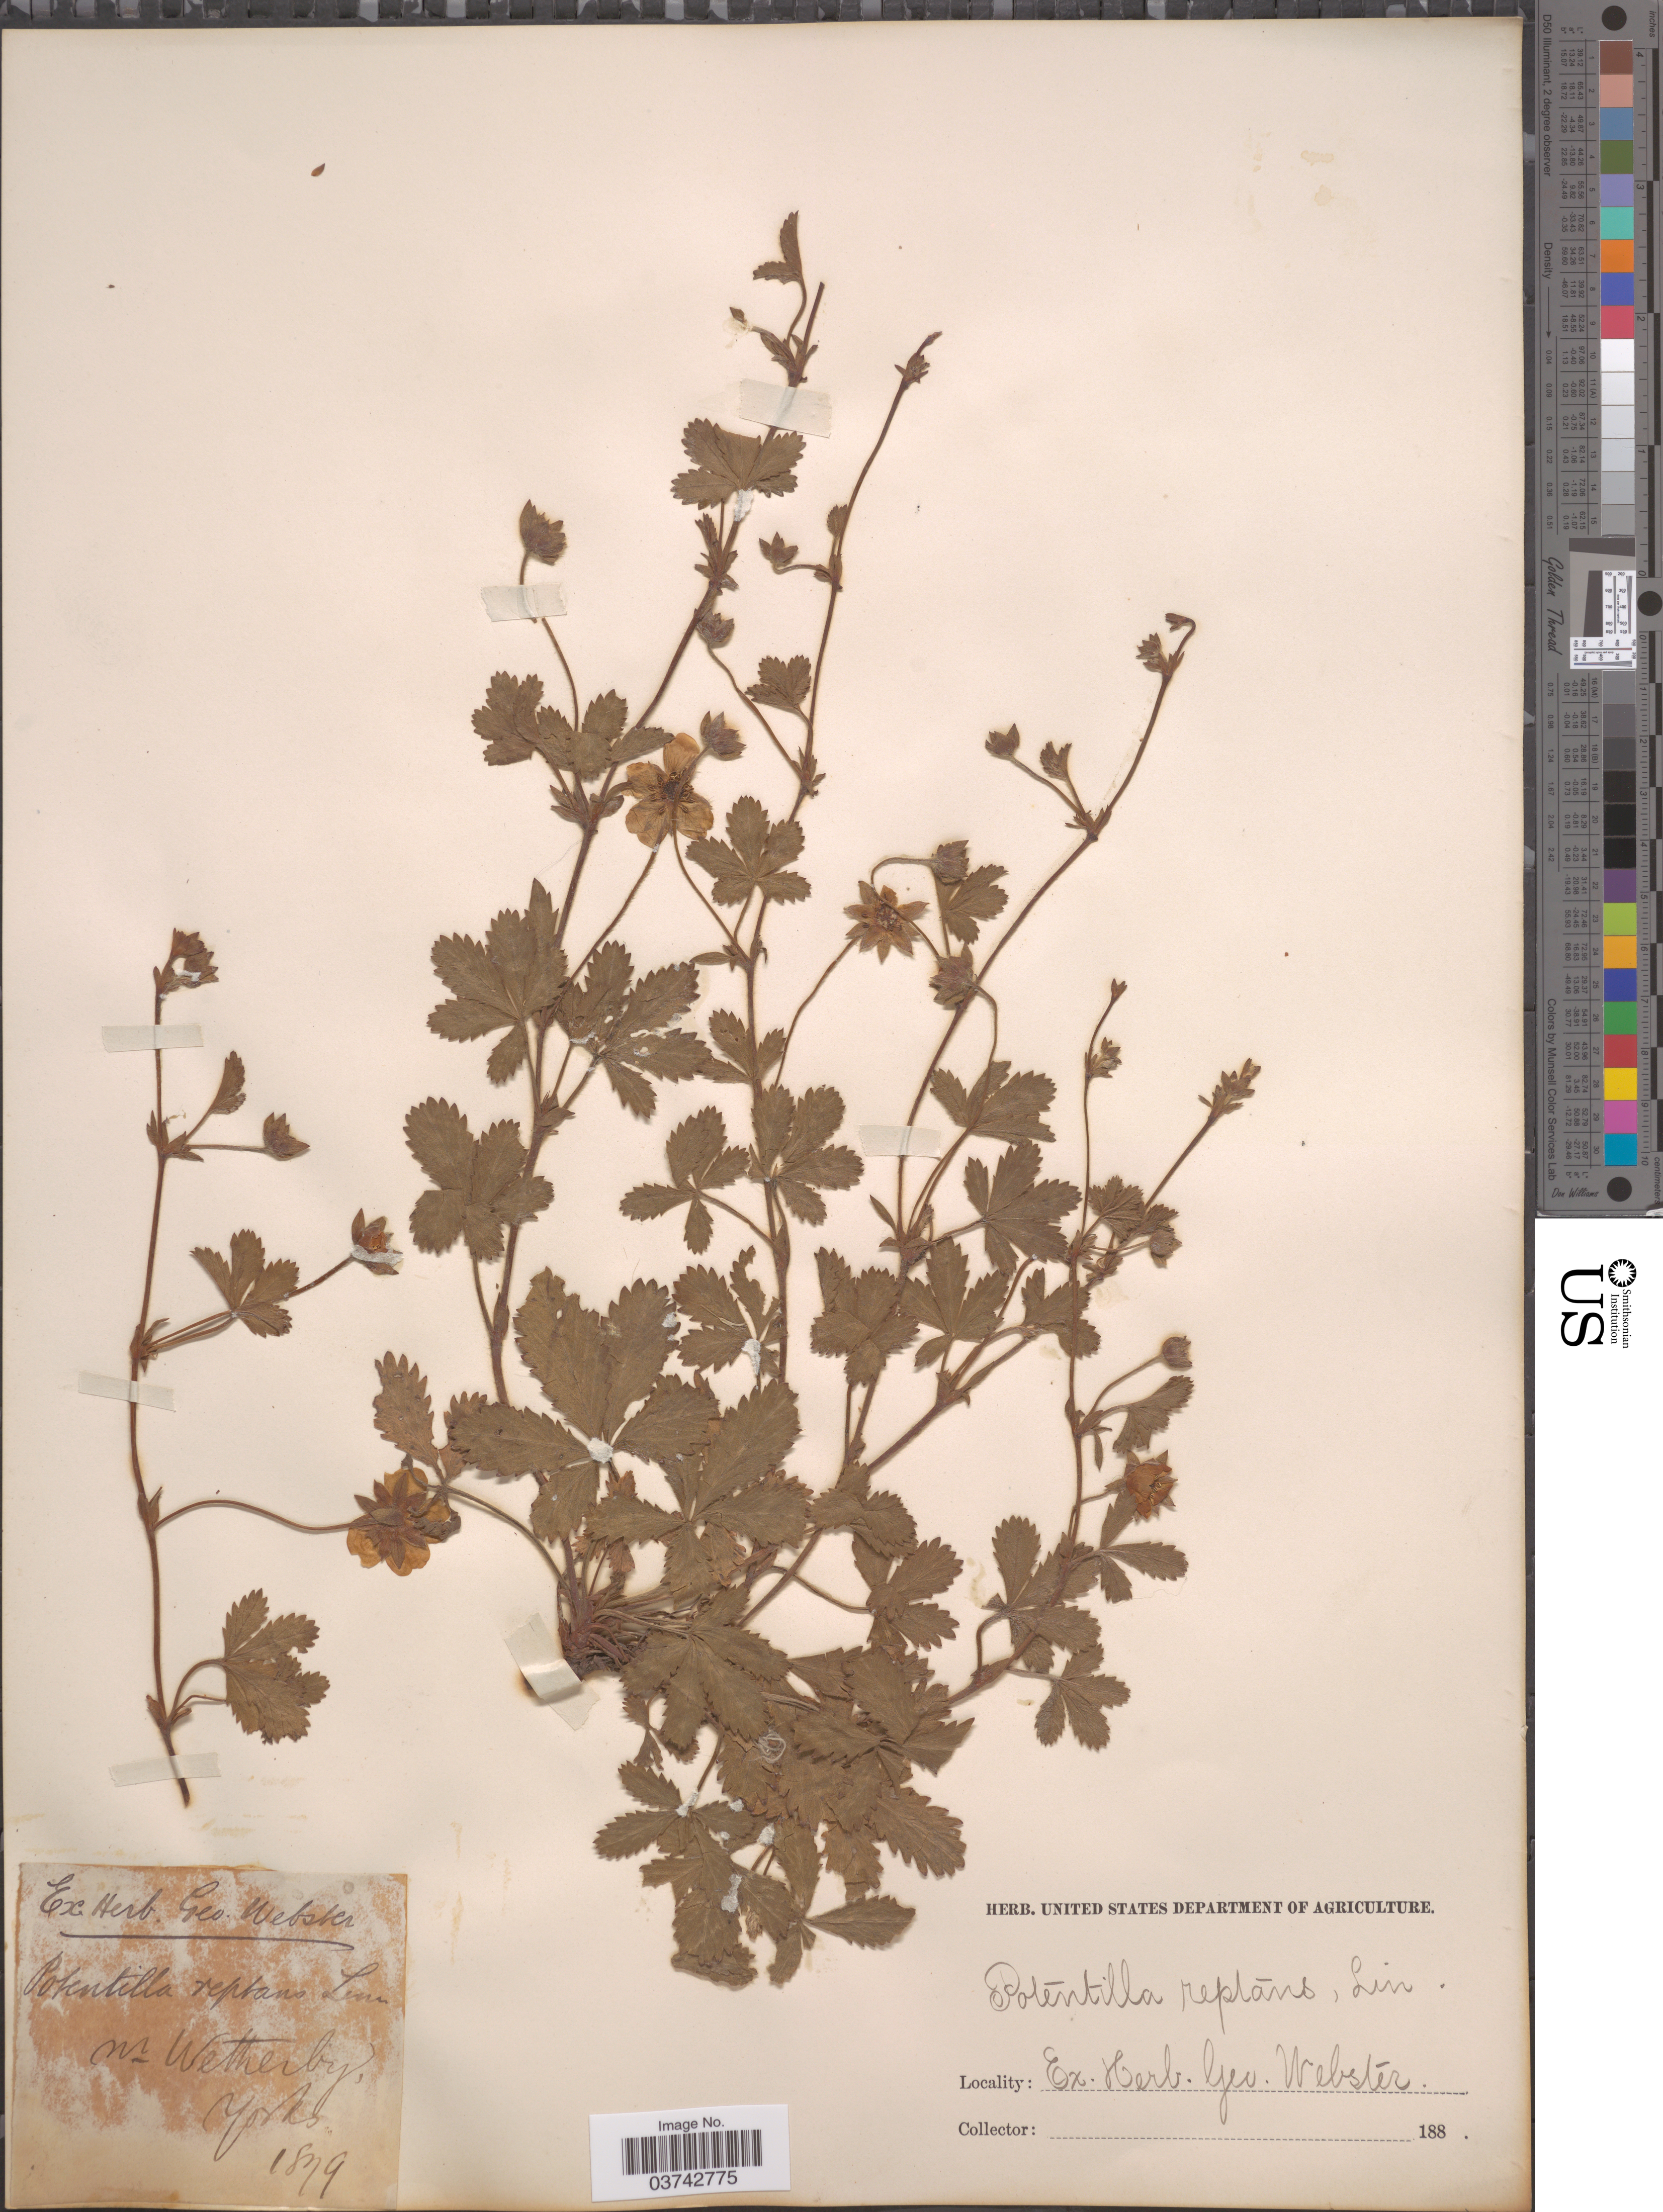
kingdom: Plantae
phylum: Tracheophyta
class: Magnoliopsida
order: Rosales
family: Rosaceae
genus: Potentilla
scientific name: Potentilla reptans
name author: L.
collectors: ex herb. Geo. Webster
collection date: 1879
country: United Kingdom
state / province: England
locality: Nr Wetherby, Yorks.